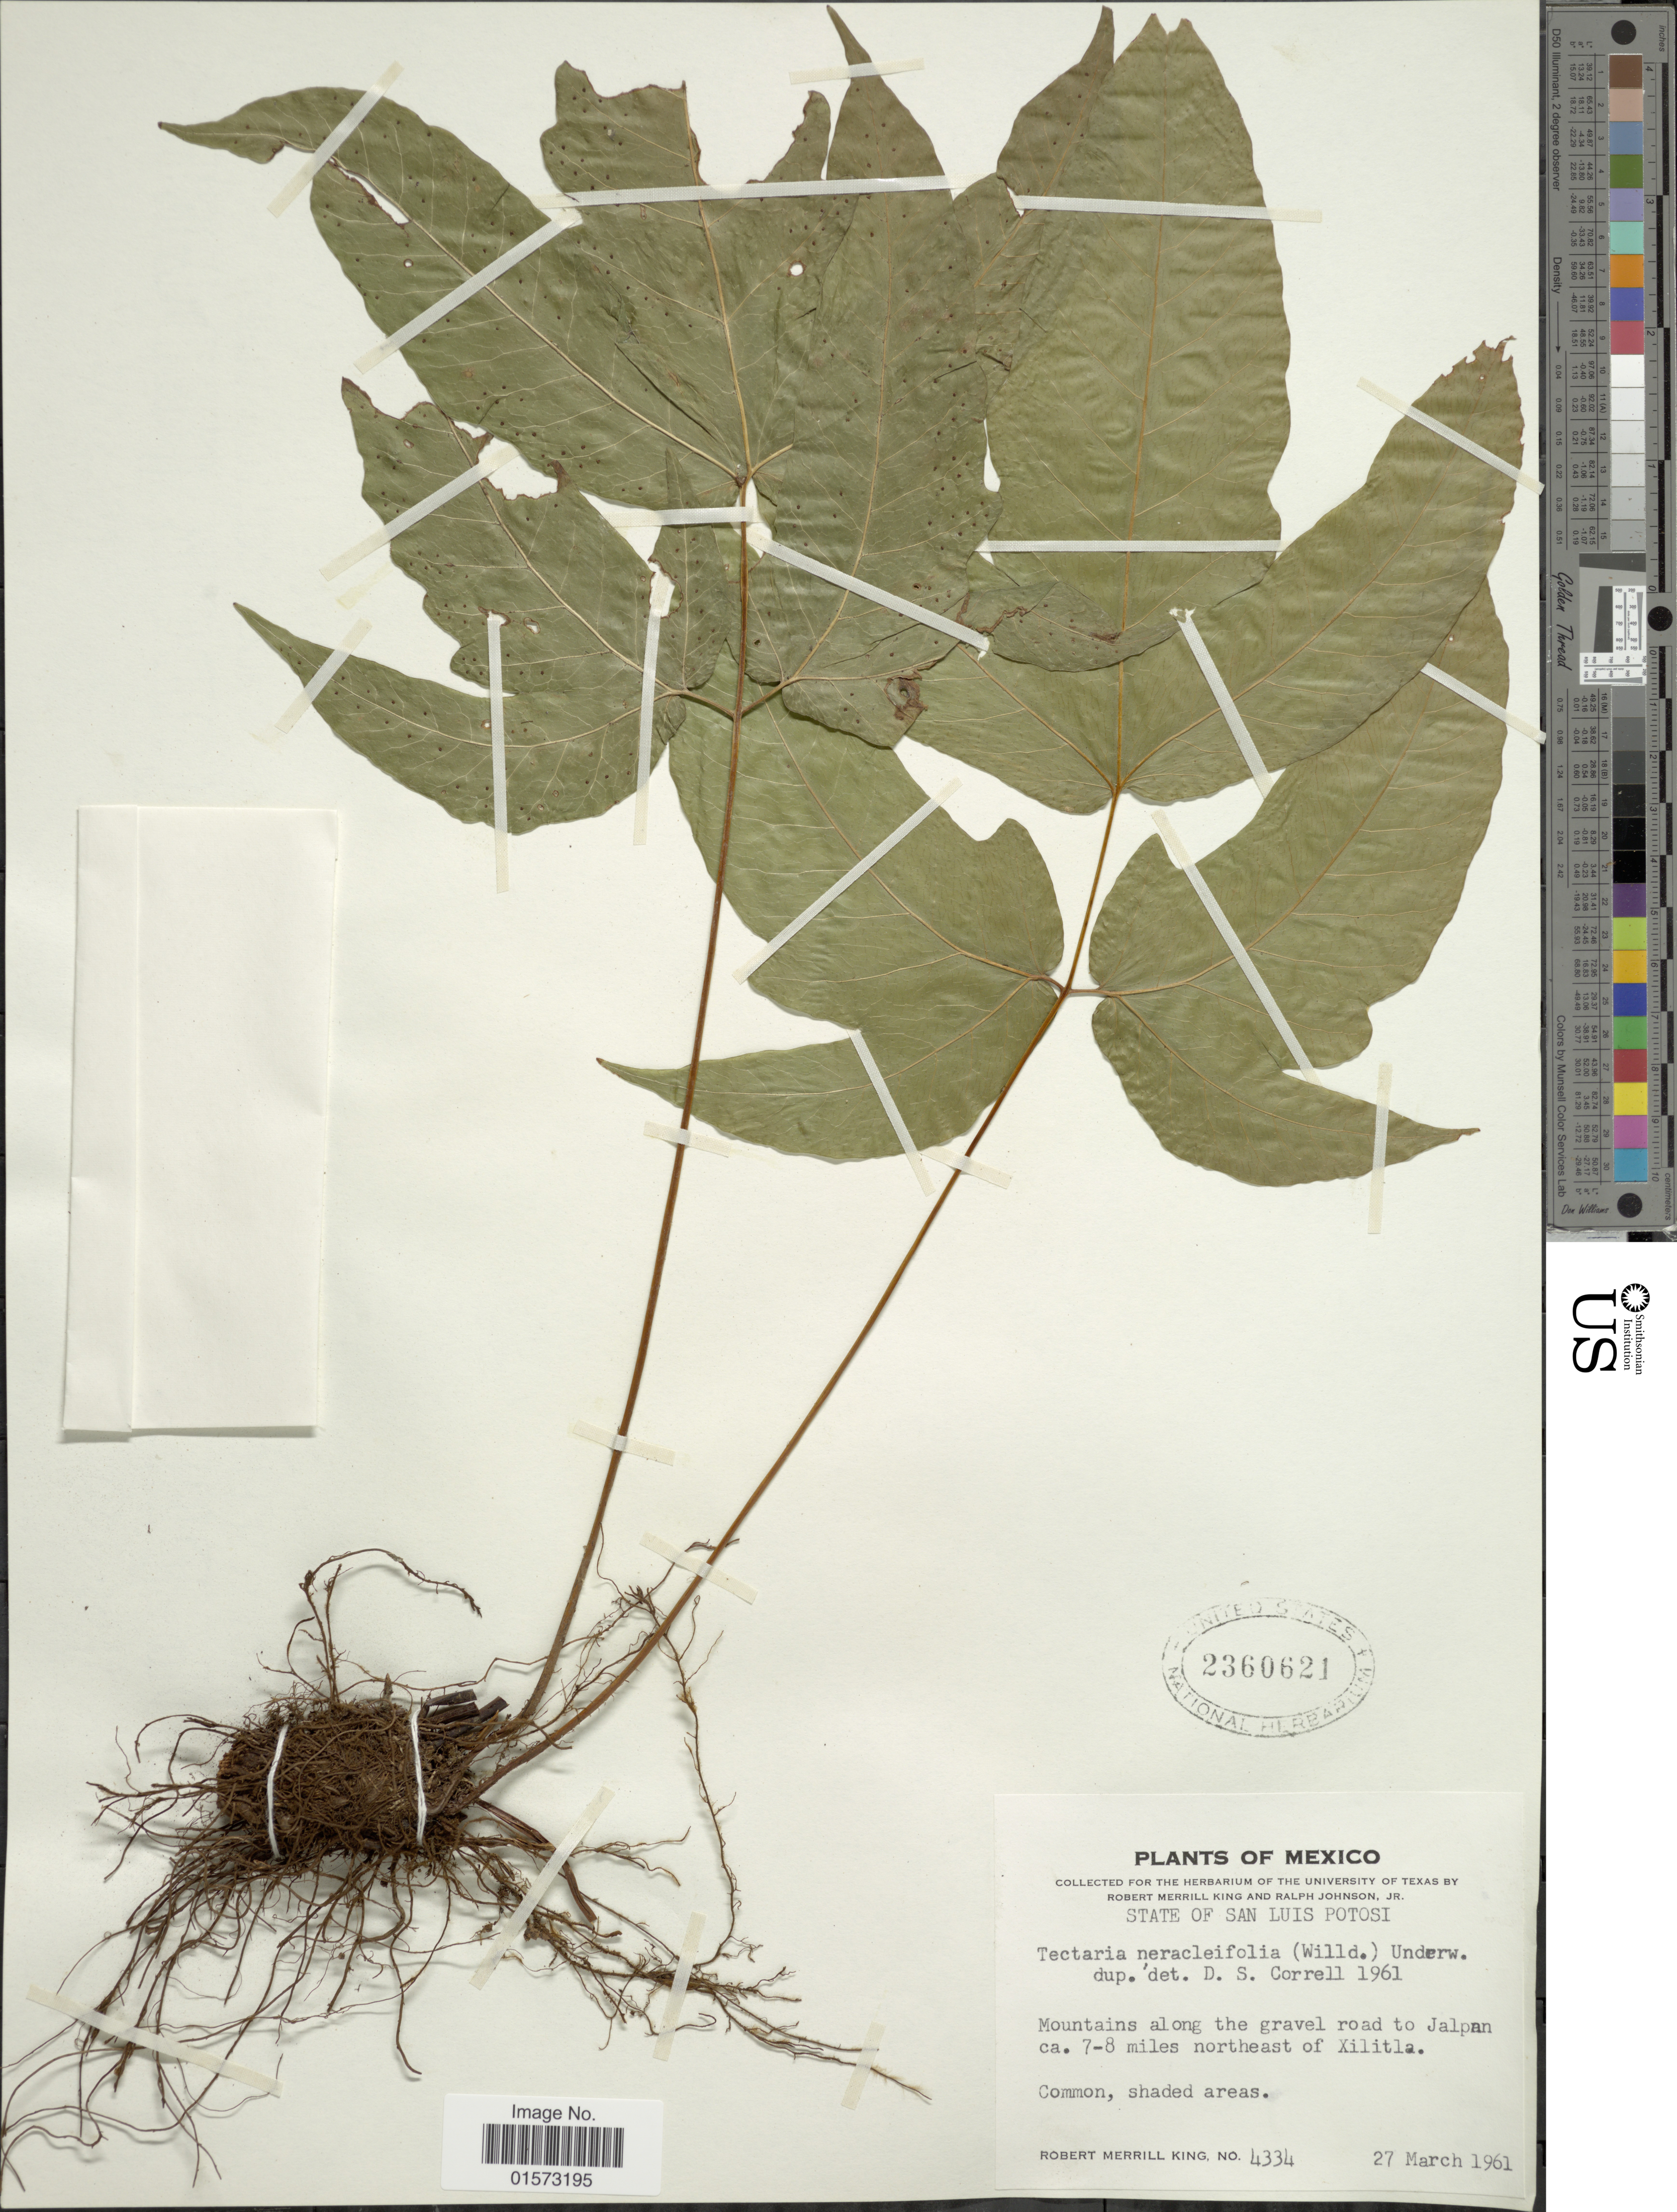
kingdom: Plantae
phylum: Tracheophyta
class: Polypodiopsida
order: Polypodiales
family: Tectariaceae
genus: Tectaria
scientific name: Tectaria heracleifolia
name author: (Willd.) Underw.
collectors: R. M. King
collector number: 4334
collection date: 1961-03-27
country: Mexico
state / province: San Luis Potosí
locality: State of San Luis Potosi. Mountains along the gravel road to Jalpan, 7-8 miles northeast of Xilitla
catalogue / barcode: US 2360621